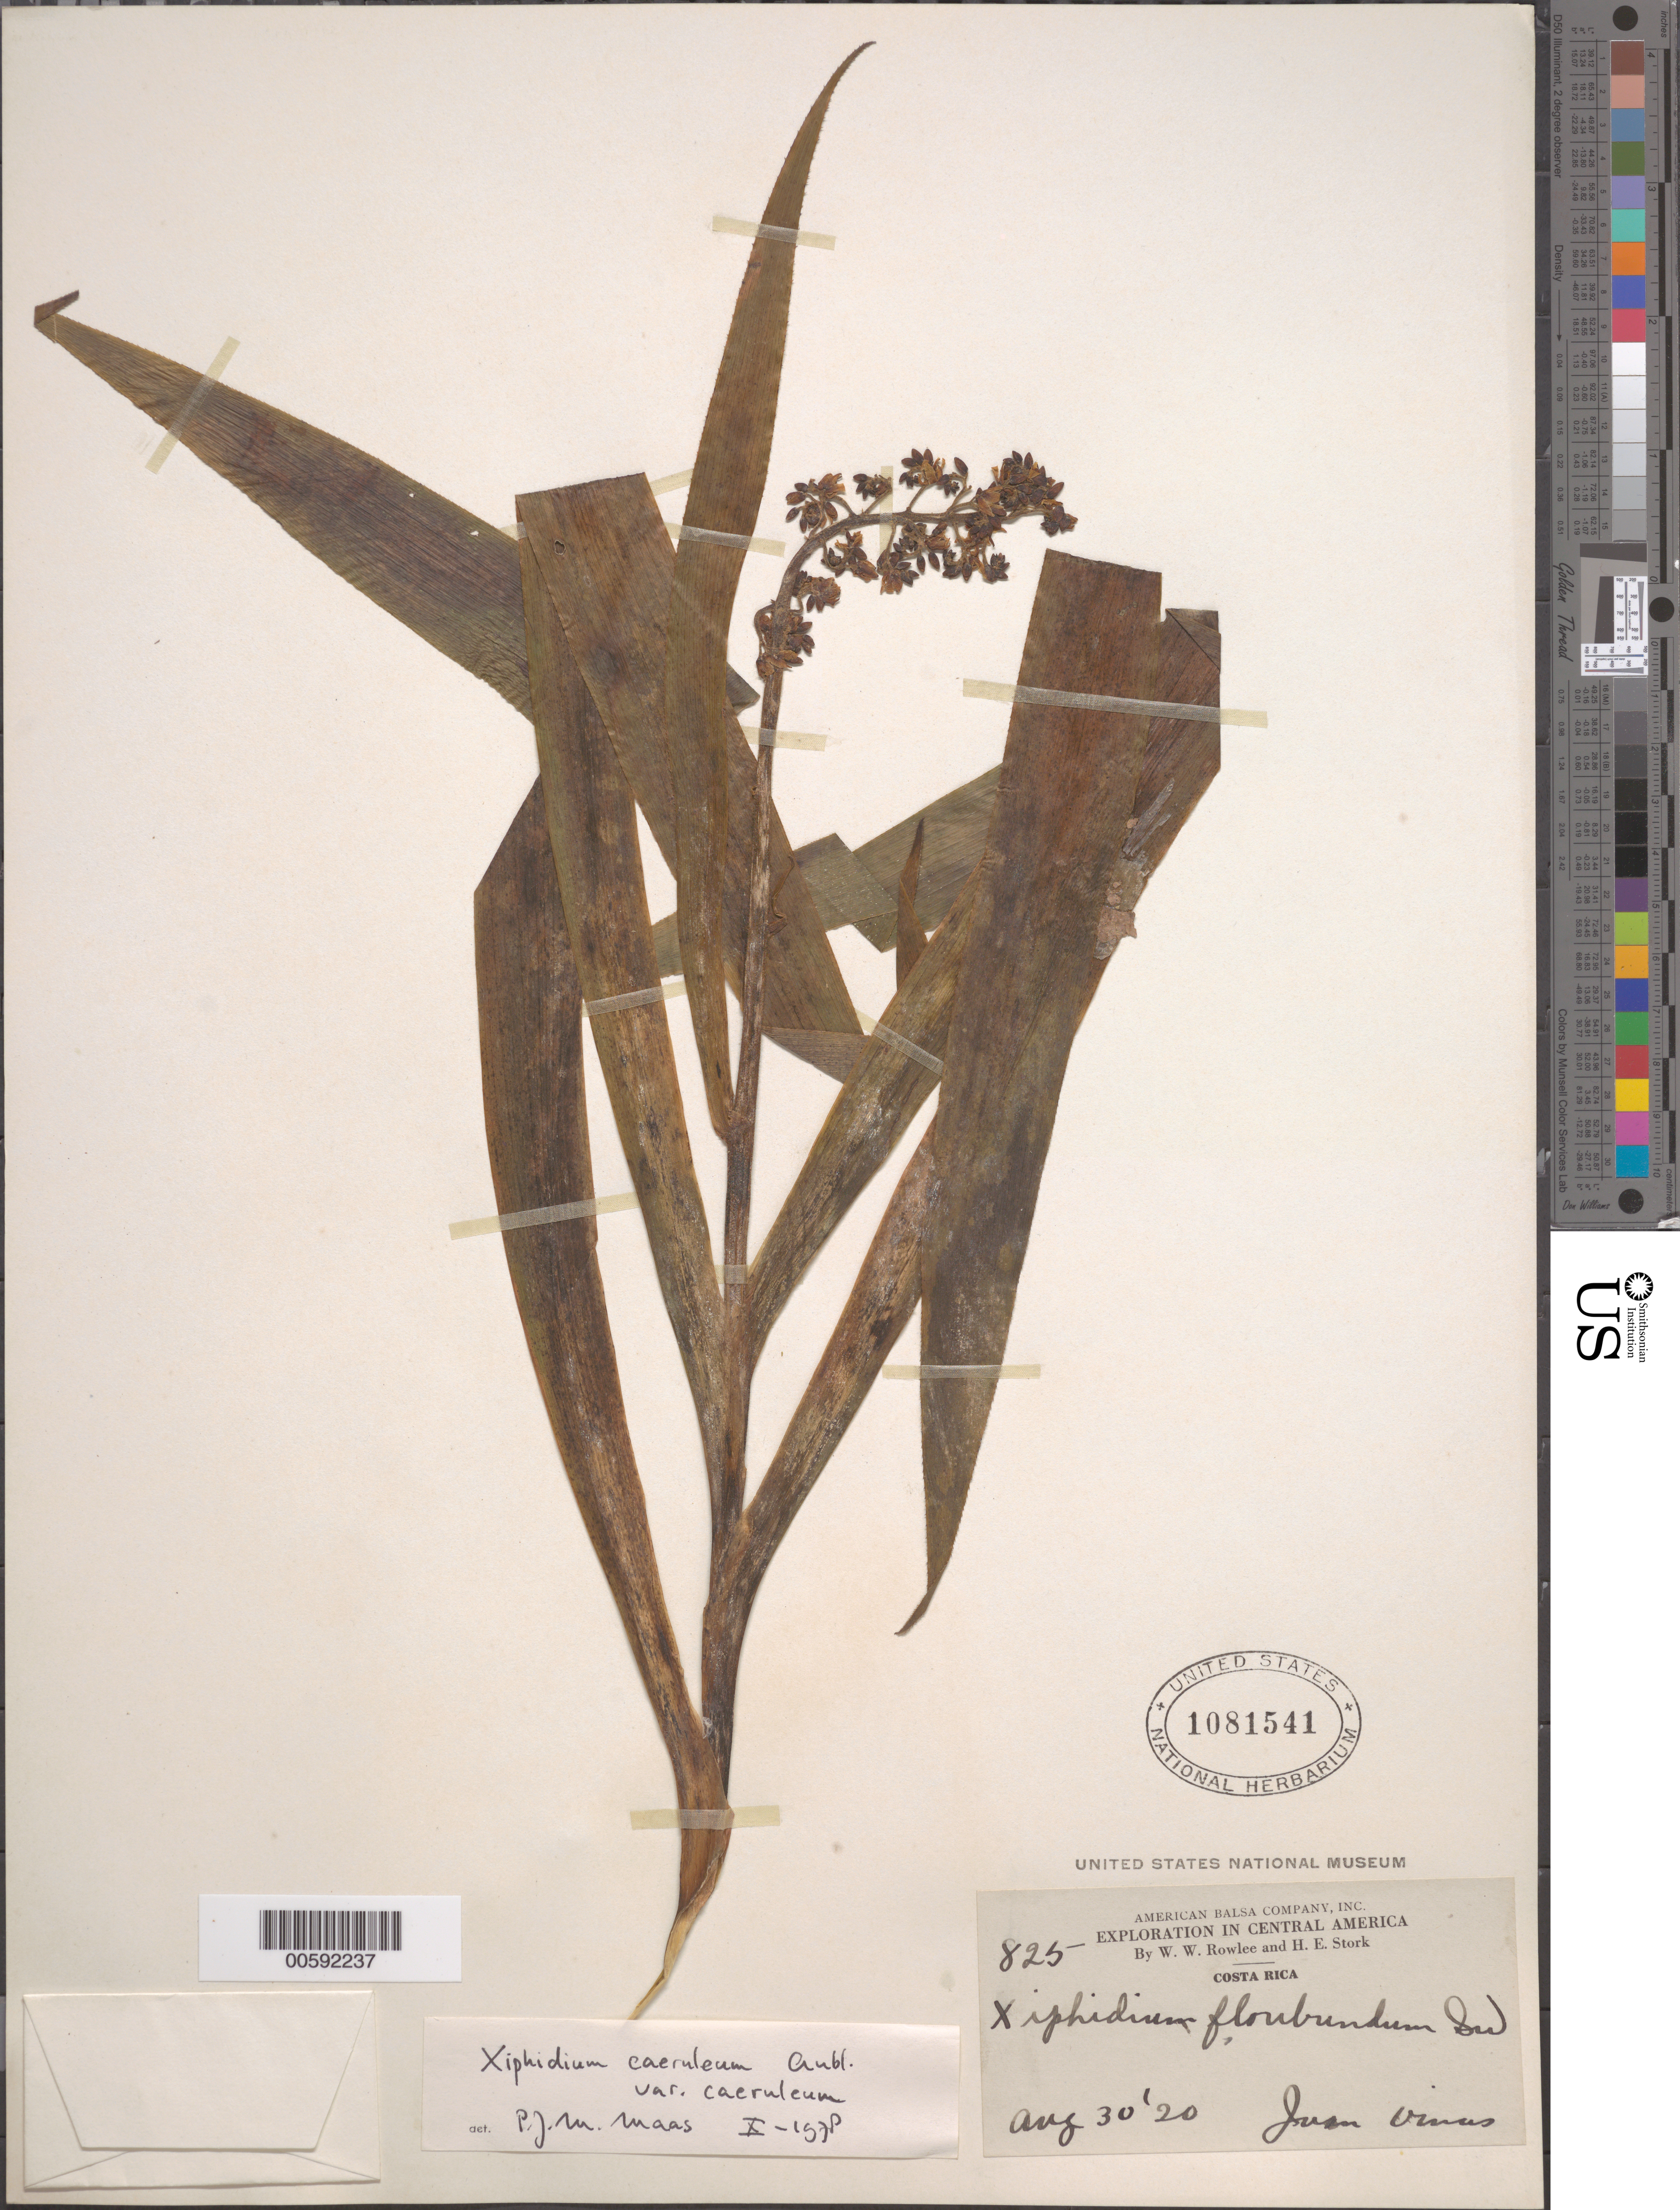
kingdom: Plantae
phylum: Tracheophyta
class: Liliopsida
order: Commelinales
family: Haemodoraceae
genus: Xiphidium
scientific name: Xiphidium caeruleum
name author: Aubl.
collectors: W. W. Rowlee & H. E. Stork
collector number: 825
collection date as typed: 13 Aug 1920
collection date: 1920-08-13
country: Costa Rica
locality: Juan Vinas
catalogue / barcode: US 1081541